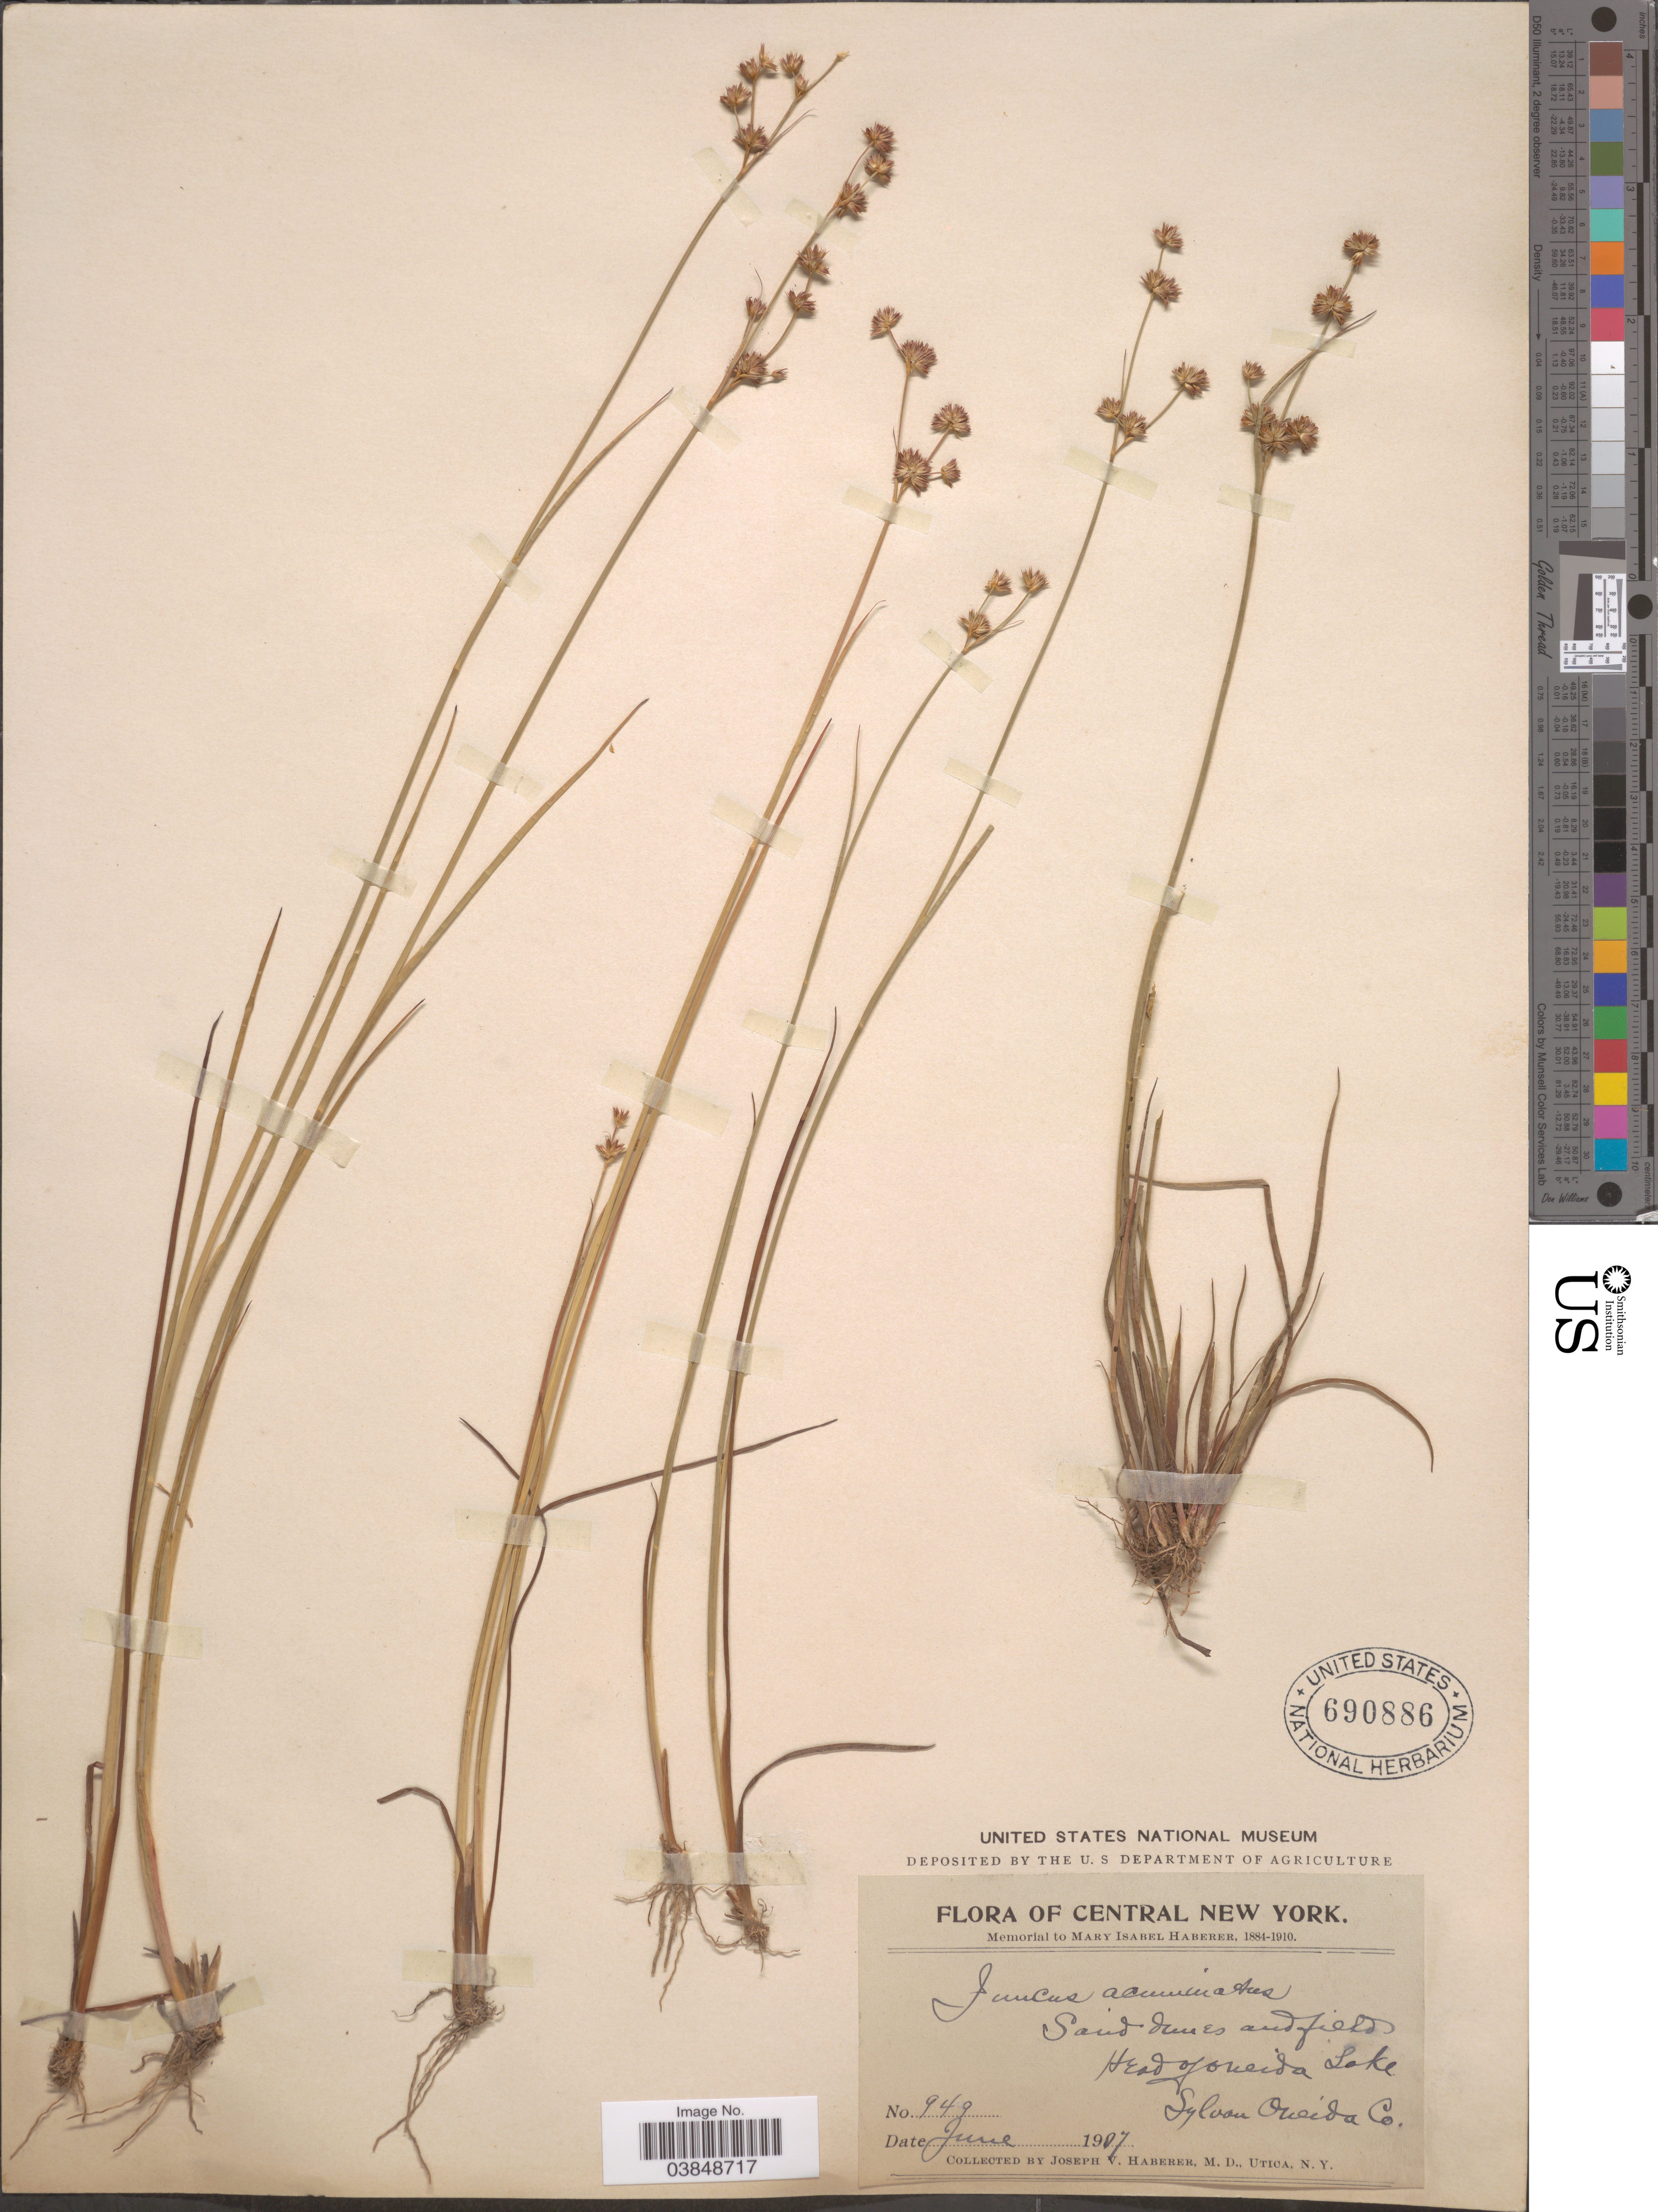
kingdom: Plantae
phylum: Tracheophyta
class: Liliopsida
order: Poales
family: Juncaceae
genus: Juncus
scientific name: Juncus acuminatus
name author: Michx.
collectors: J. V. Haberer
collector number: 949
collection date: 1907-06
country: United States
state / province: New York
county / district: Oneida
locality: Central New York. Head of Oneida Lake. Sylvan, Oneida Co.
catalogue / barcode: US 690886